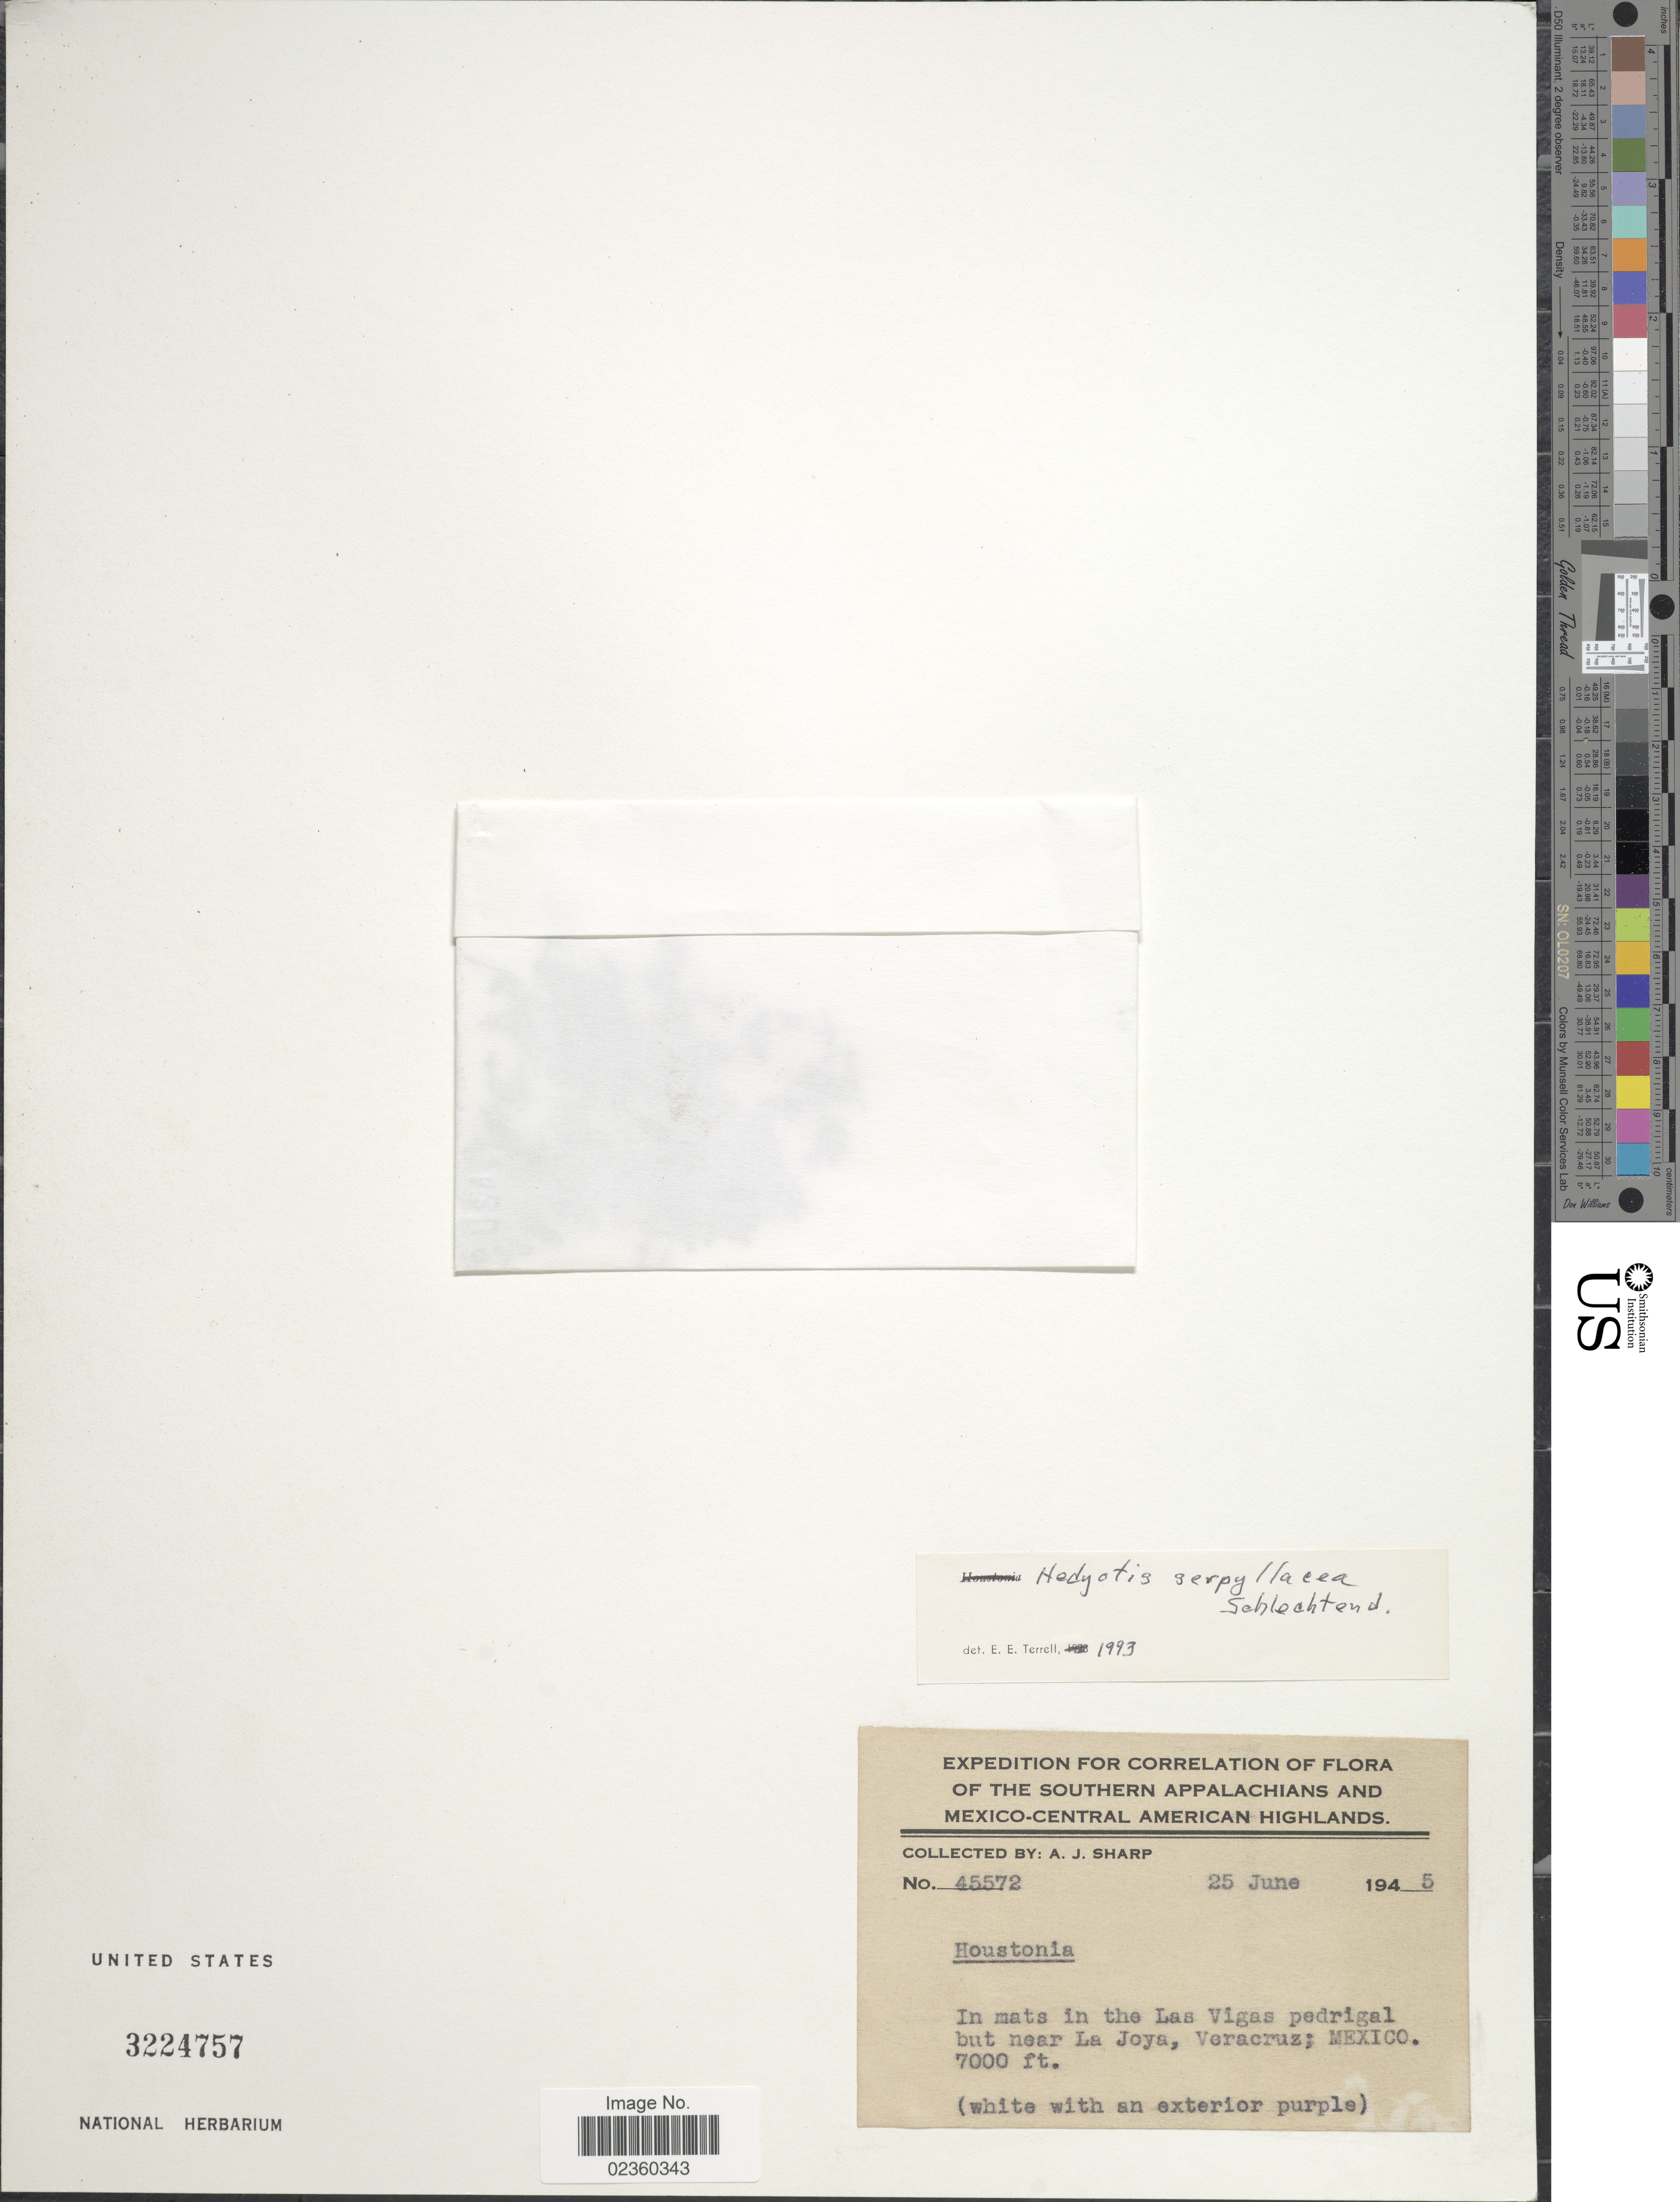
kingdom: Plantae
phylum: Tracheophyta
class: Magnoliopsida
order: Gentianales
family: Rubiaceae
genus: Terrellianthus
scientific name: Terrellianthus serpyllaceus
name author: (Schltdl.) Borhidi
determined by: Florentin, Mariela Nunez, (CTES), Instituto de Botanica del Nordeste (ARGENTINA)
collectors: A. J. Sharp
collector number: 45572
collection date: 1945-06-25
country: Mexico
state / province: Veracruz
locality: The Southern Appalachians and Mexico-Central American Highlands, In mats in the Las Vigas pedrigal but near La Joya, Veracruz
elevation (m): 2134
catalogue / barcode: US 3224757